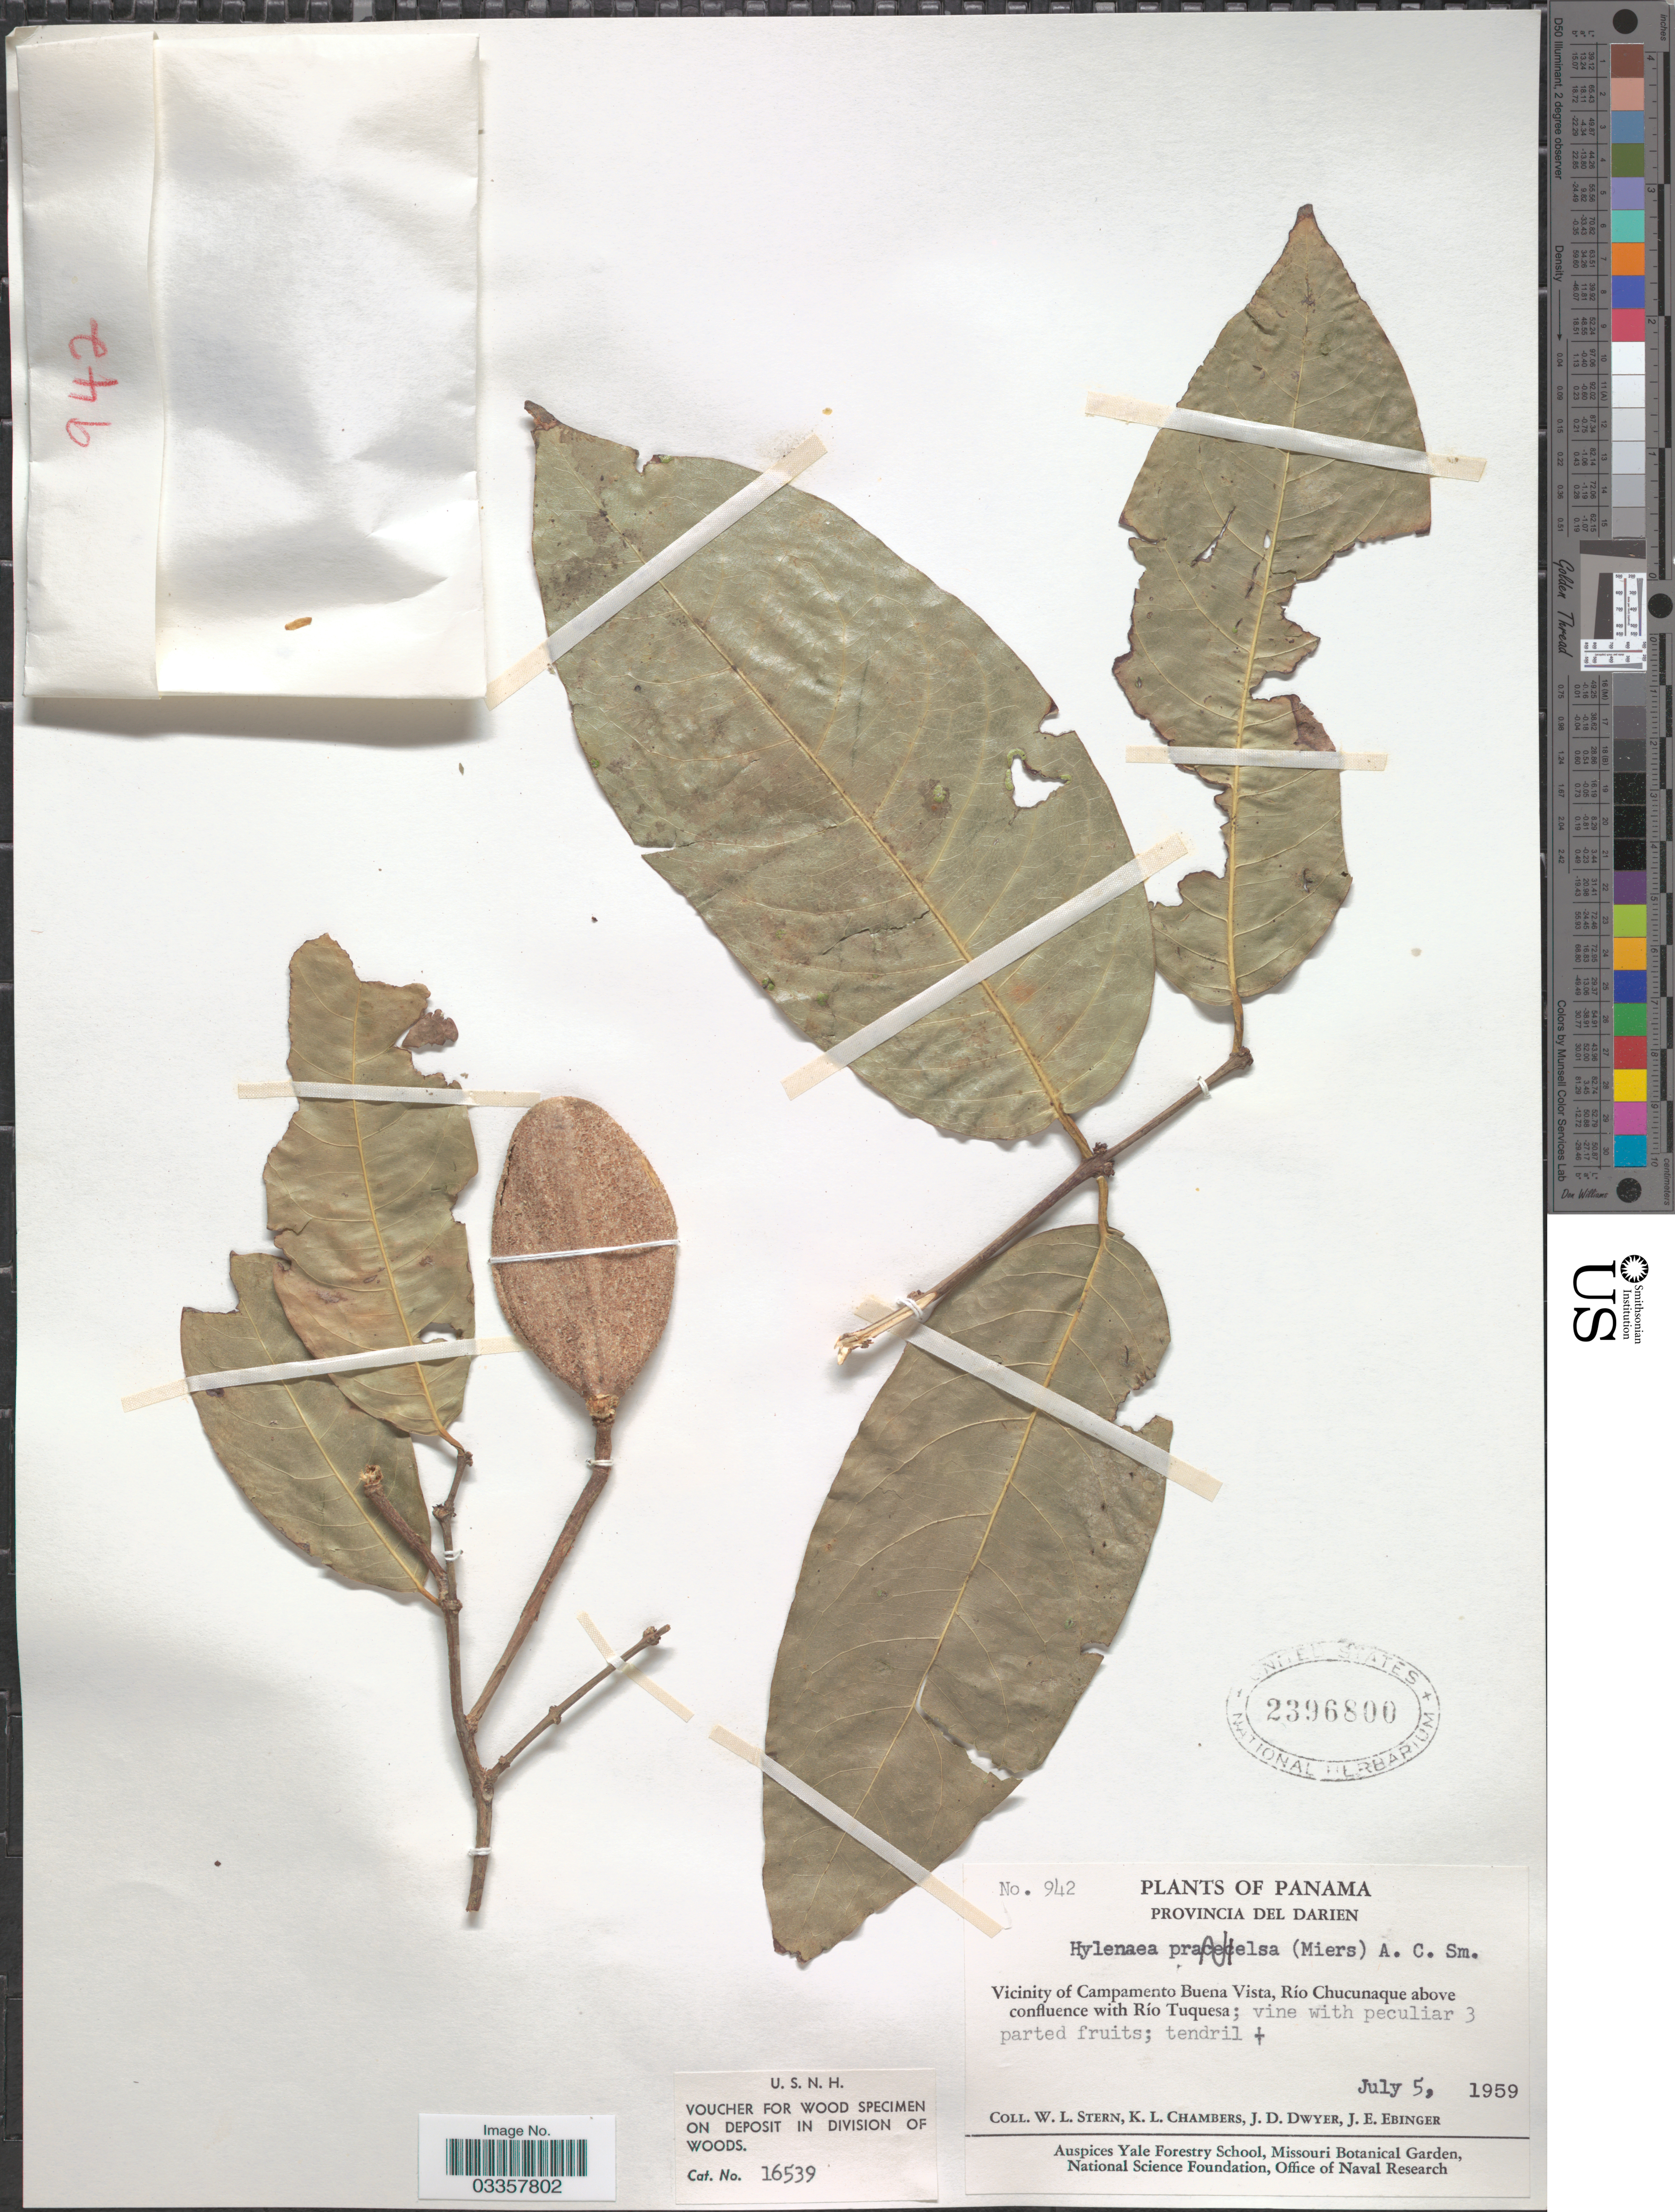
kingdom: Plantae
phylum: Tracheophyta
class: Magnoliopsida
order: Celastrales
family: Celastraceae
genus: Hylenaea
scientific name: Hylenaea praecelsa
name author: (Miers) A.C. Sm.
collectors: W. L. Stern, K. Chambers, J. D. Dwyer & J. Ebinger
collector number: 942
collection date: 1959-07-05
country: Panama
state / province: Darién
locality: Vicinity of Campamento Buena Vista, Río Chucunaque above confluence with Río Tuquesa.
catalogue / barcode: US 2396800